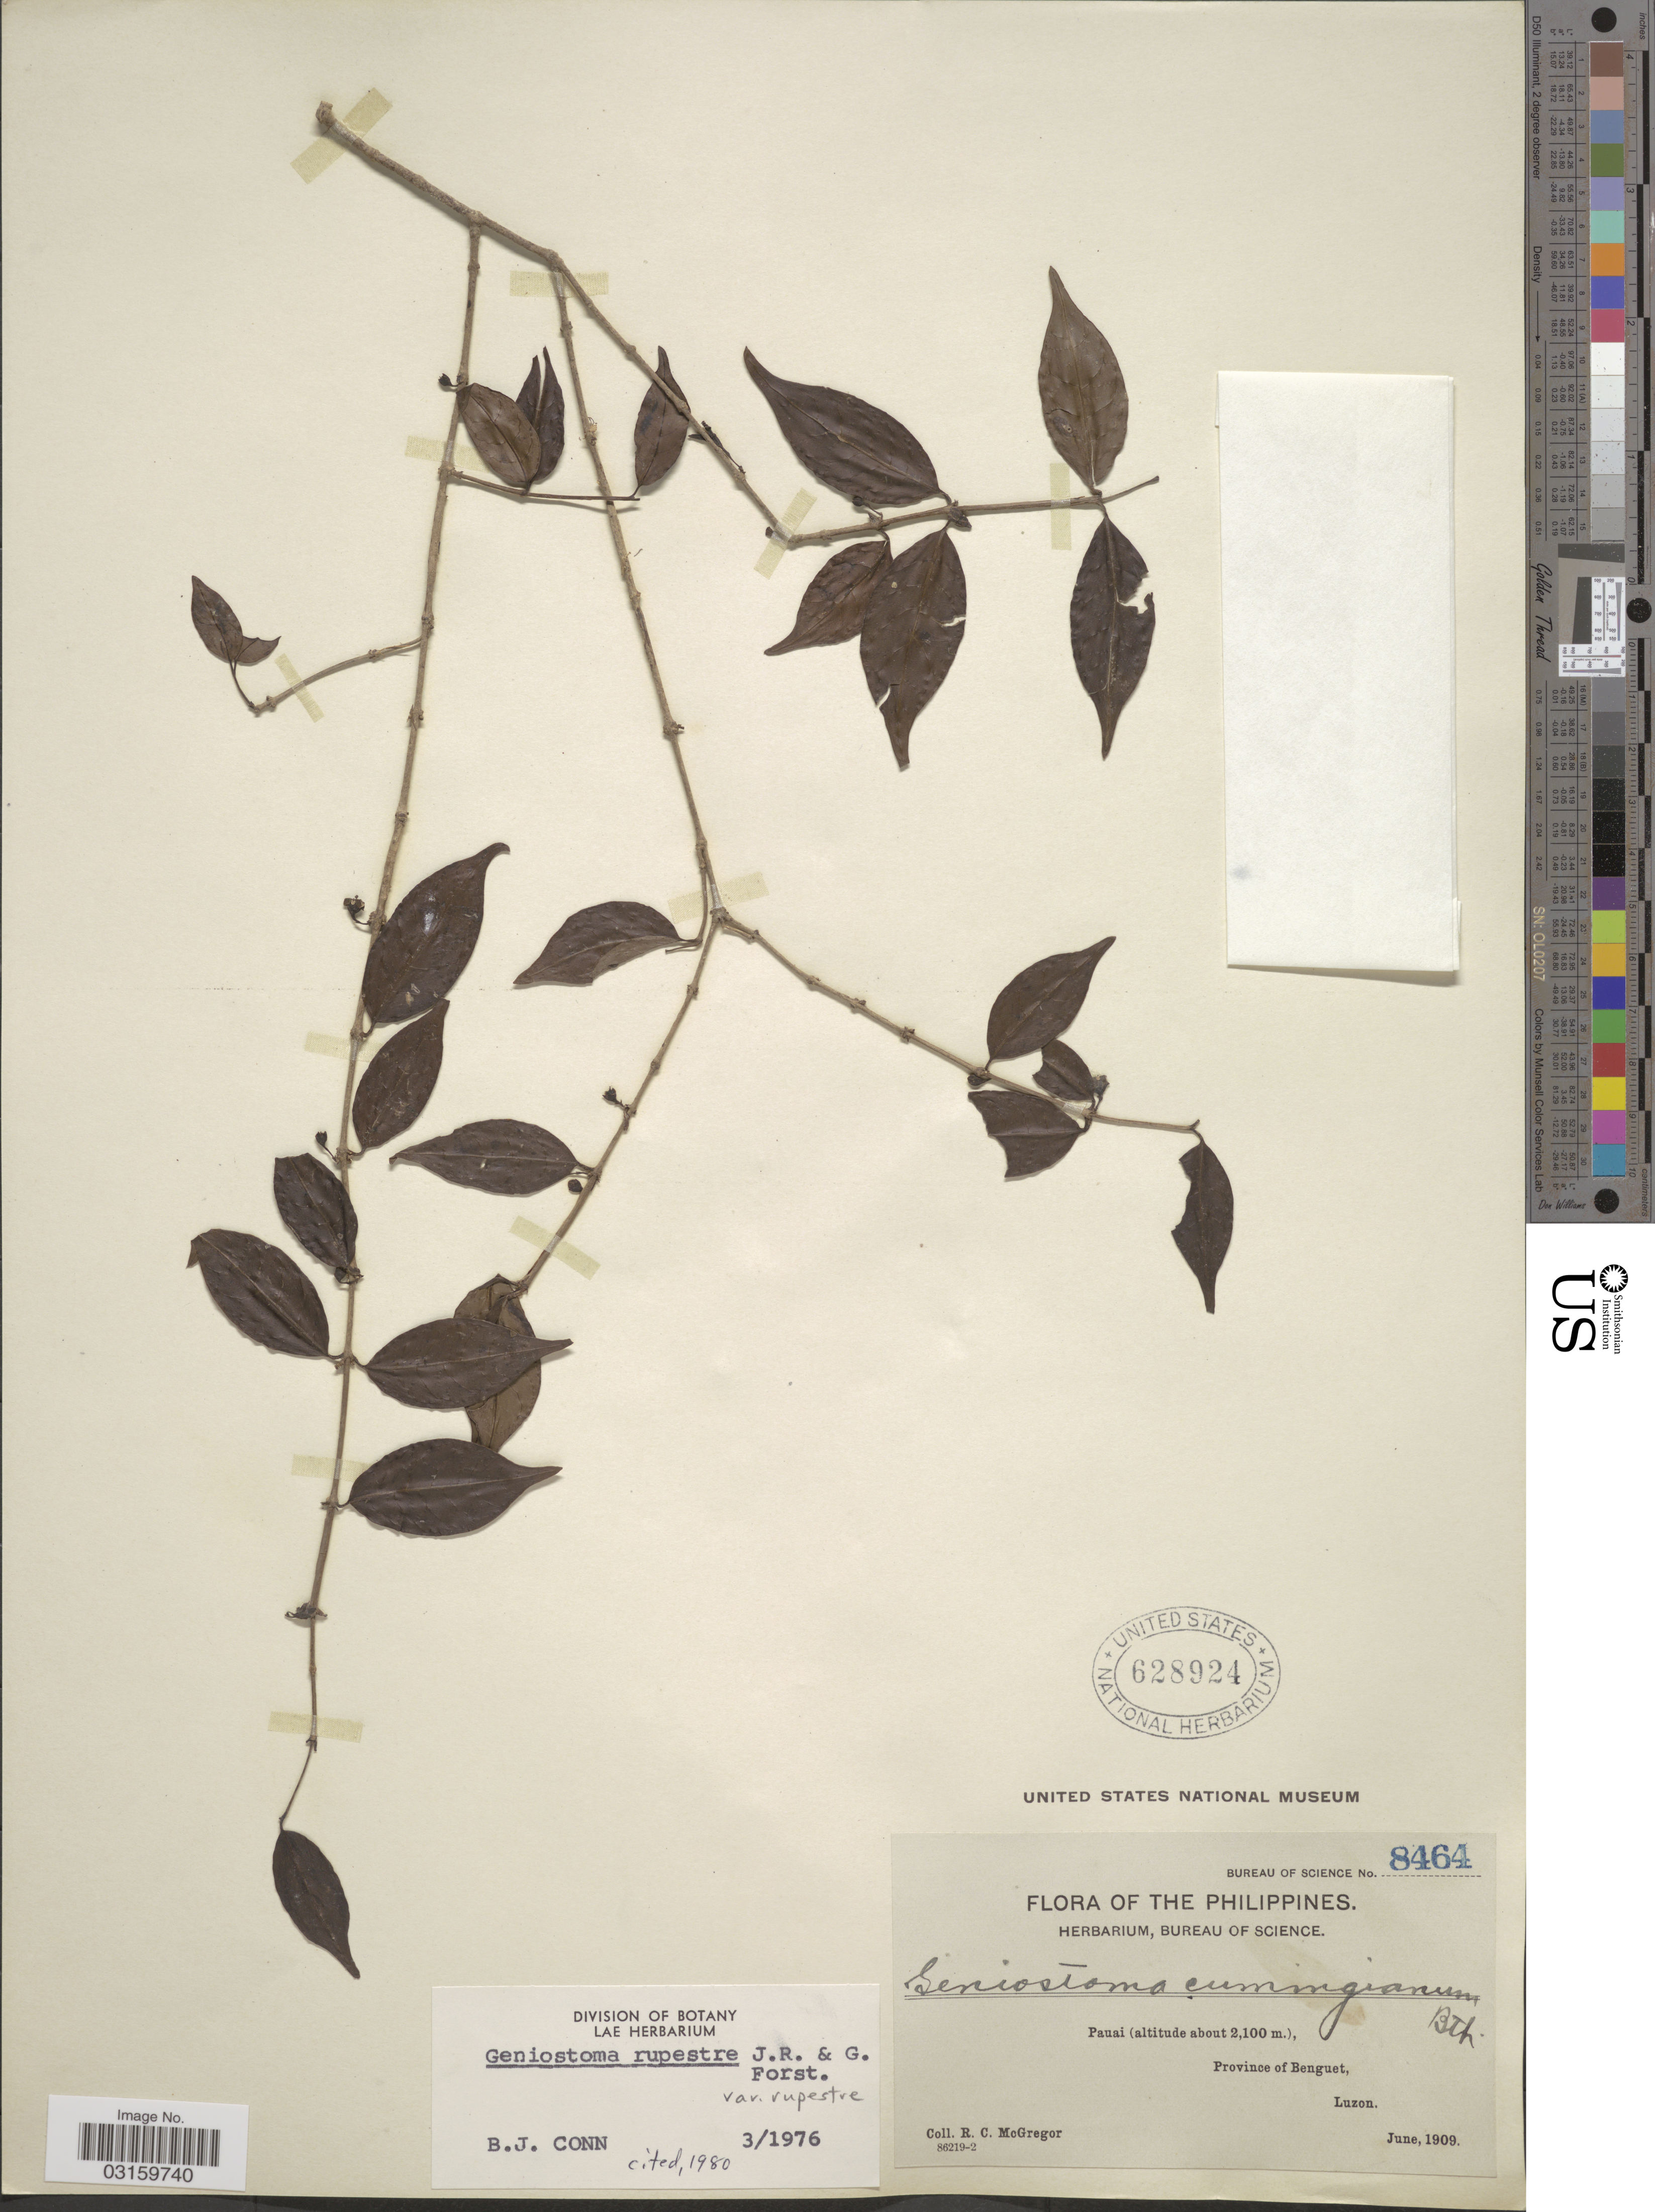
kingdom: Plantae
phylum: Tracheophyta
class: Magnoliopsida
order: Gentianales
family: Loganiaceae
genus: Geniostoma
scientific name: Geniostoma rupestre var. rupestre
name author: J.R. Forst. & G. Forst.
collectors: R. C. McGregor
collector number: Bureau of Science 8464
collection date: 1909-06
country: Philippines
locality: Pauai, Province of Benguet, Luzon.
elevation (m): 2100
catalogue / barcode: US 628924